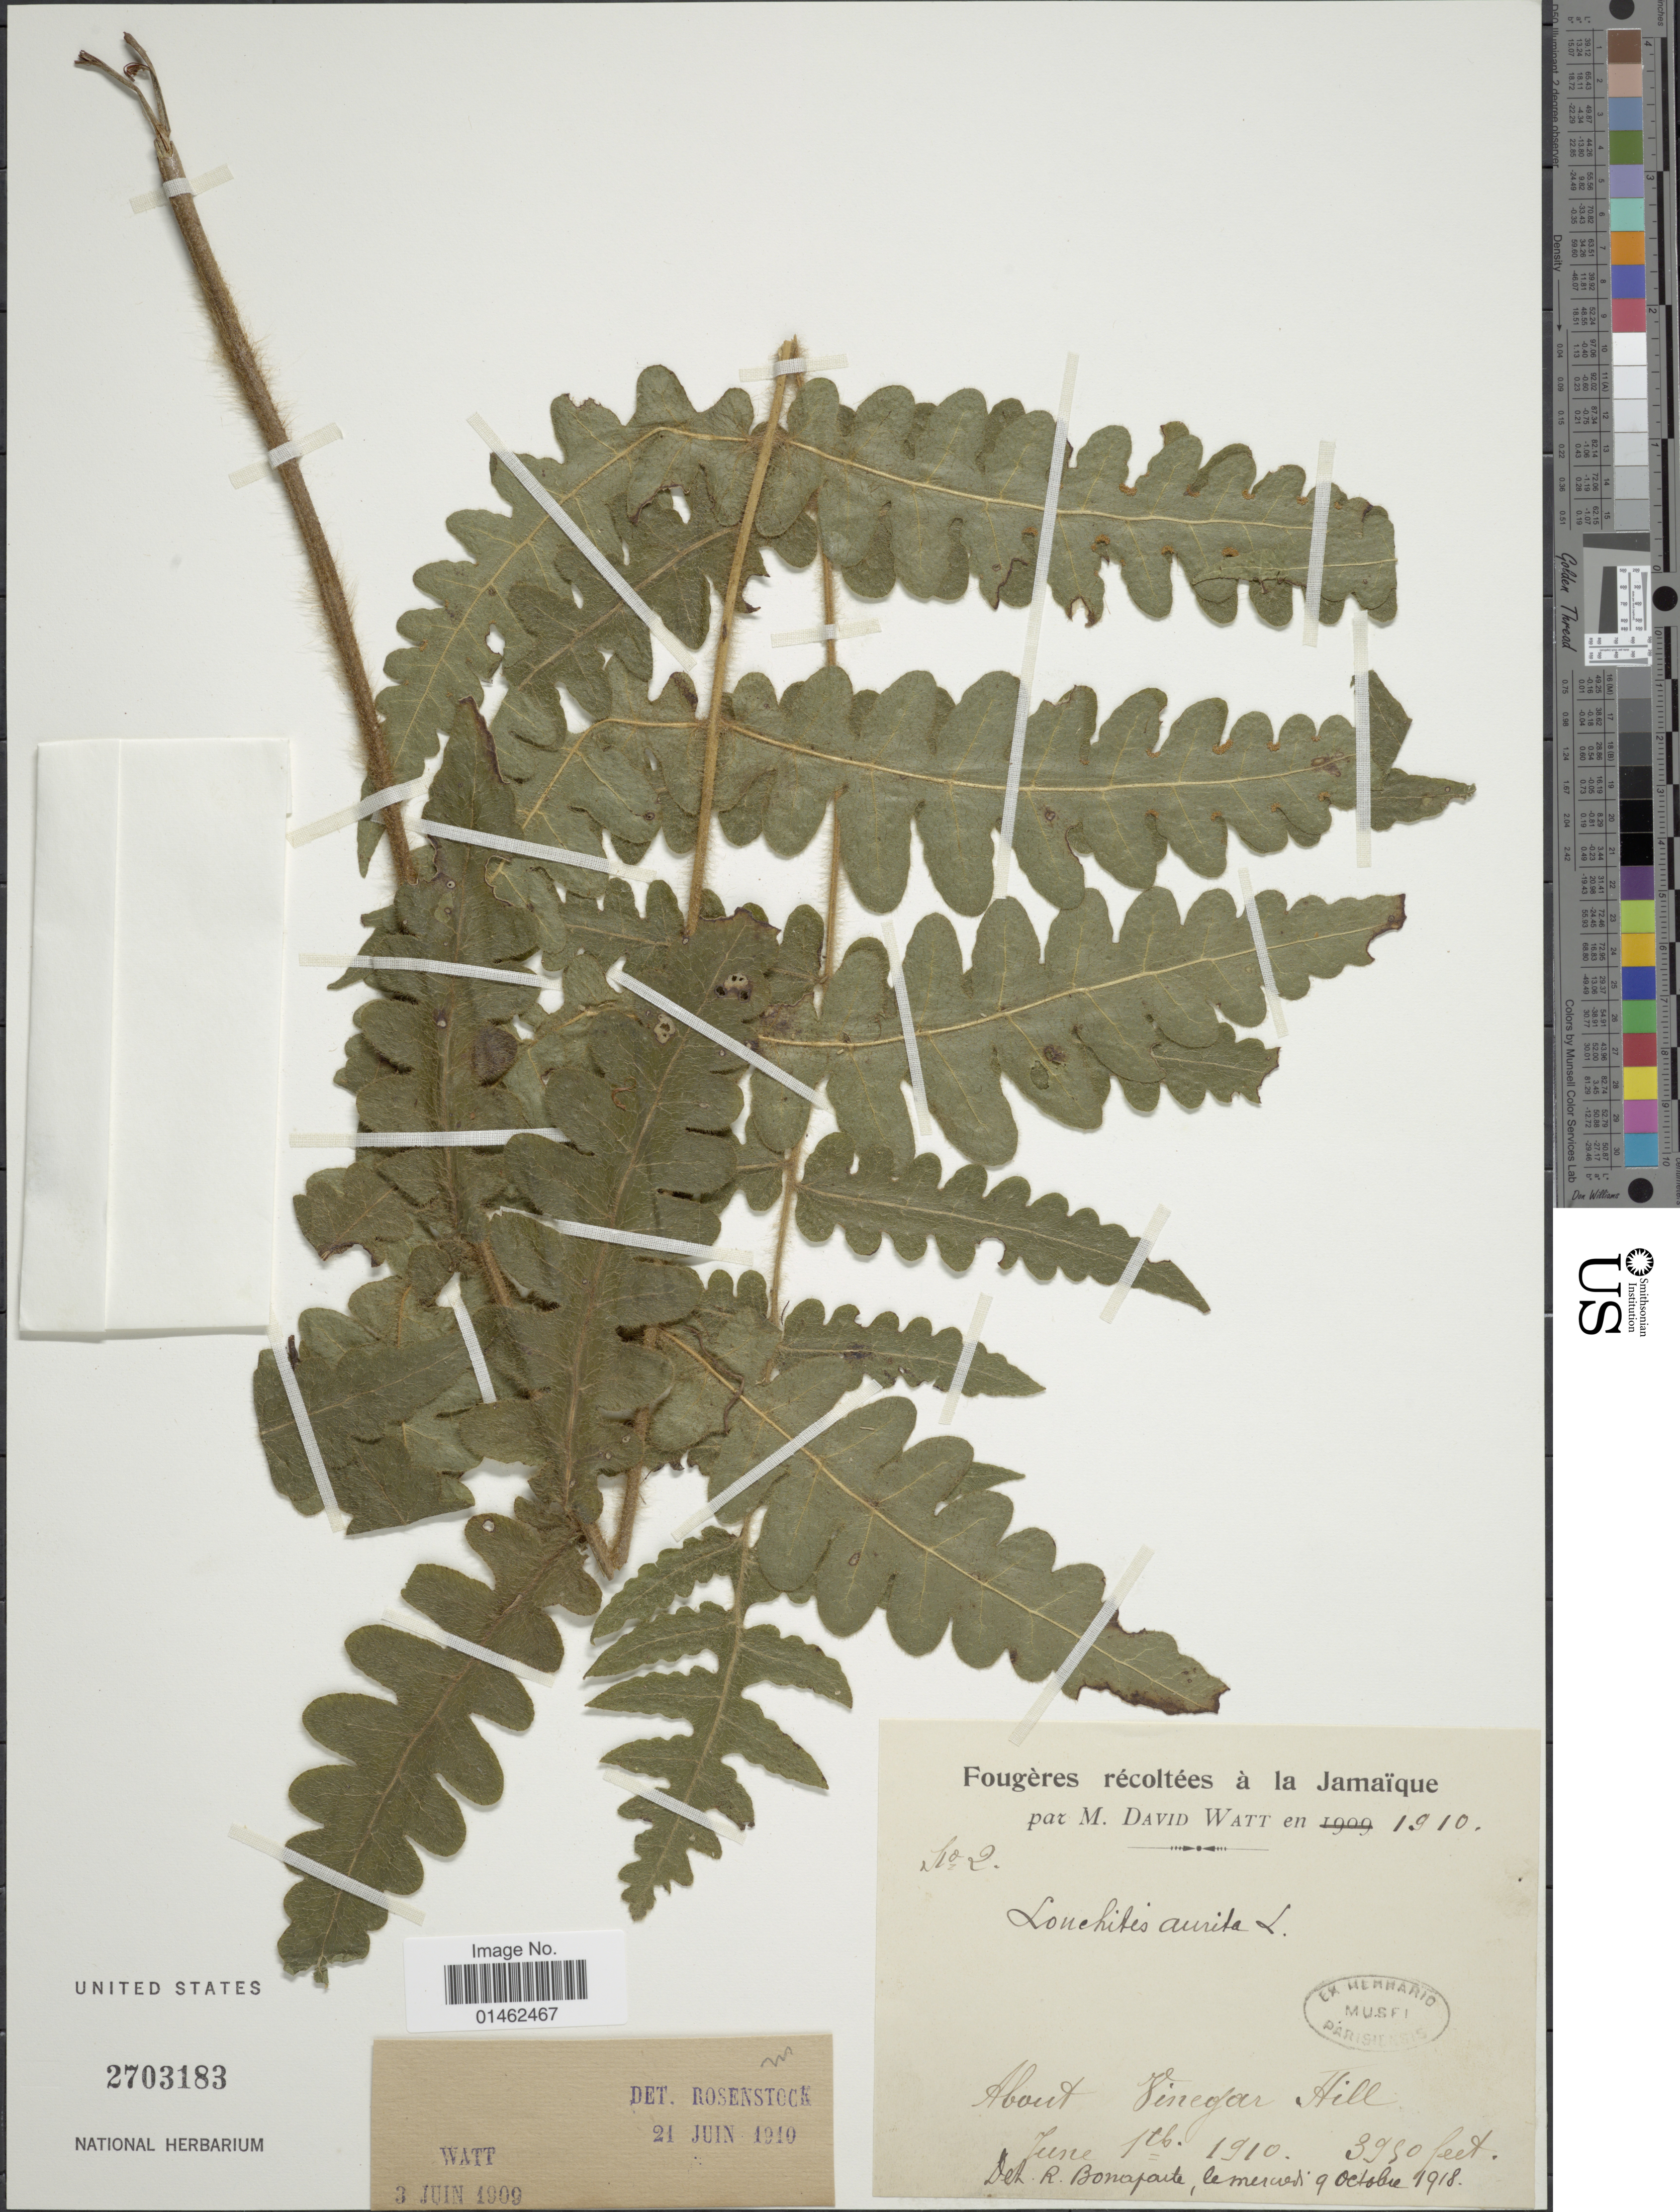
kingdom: Plantae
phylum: Tracheophyta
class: Polypodiopsida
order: Polypodiales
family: Dennstaedtiaceae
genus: Blotiella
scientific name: Blotiella lindeniana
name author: (Hook.) R.M. Tryon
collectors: M. Watt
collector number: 2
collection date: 1910-06-01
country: Jamaica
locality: About Vinegar Hill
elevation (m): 1204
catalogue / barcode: US 2703183